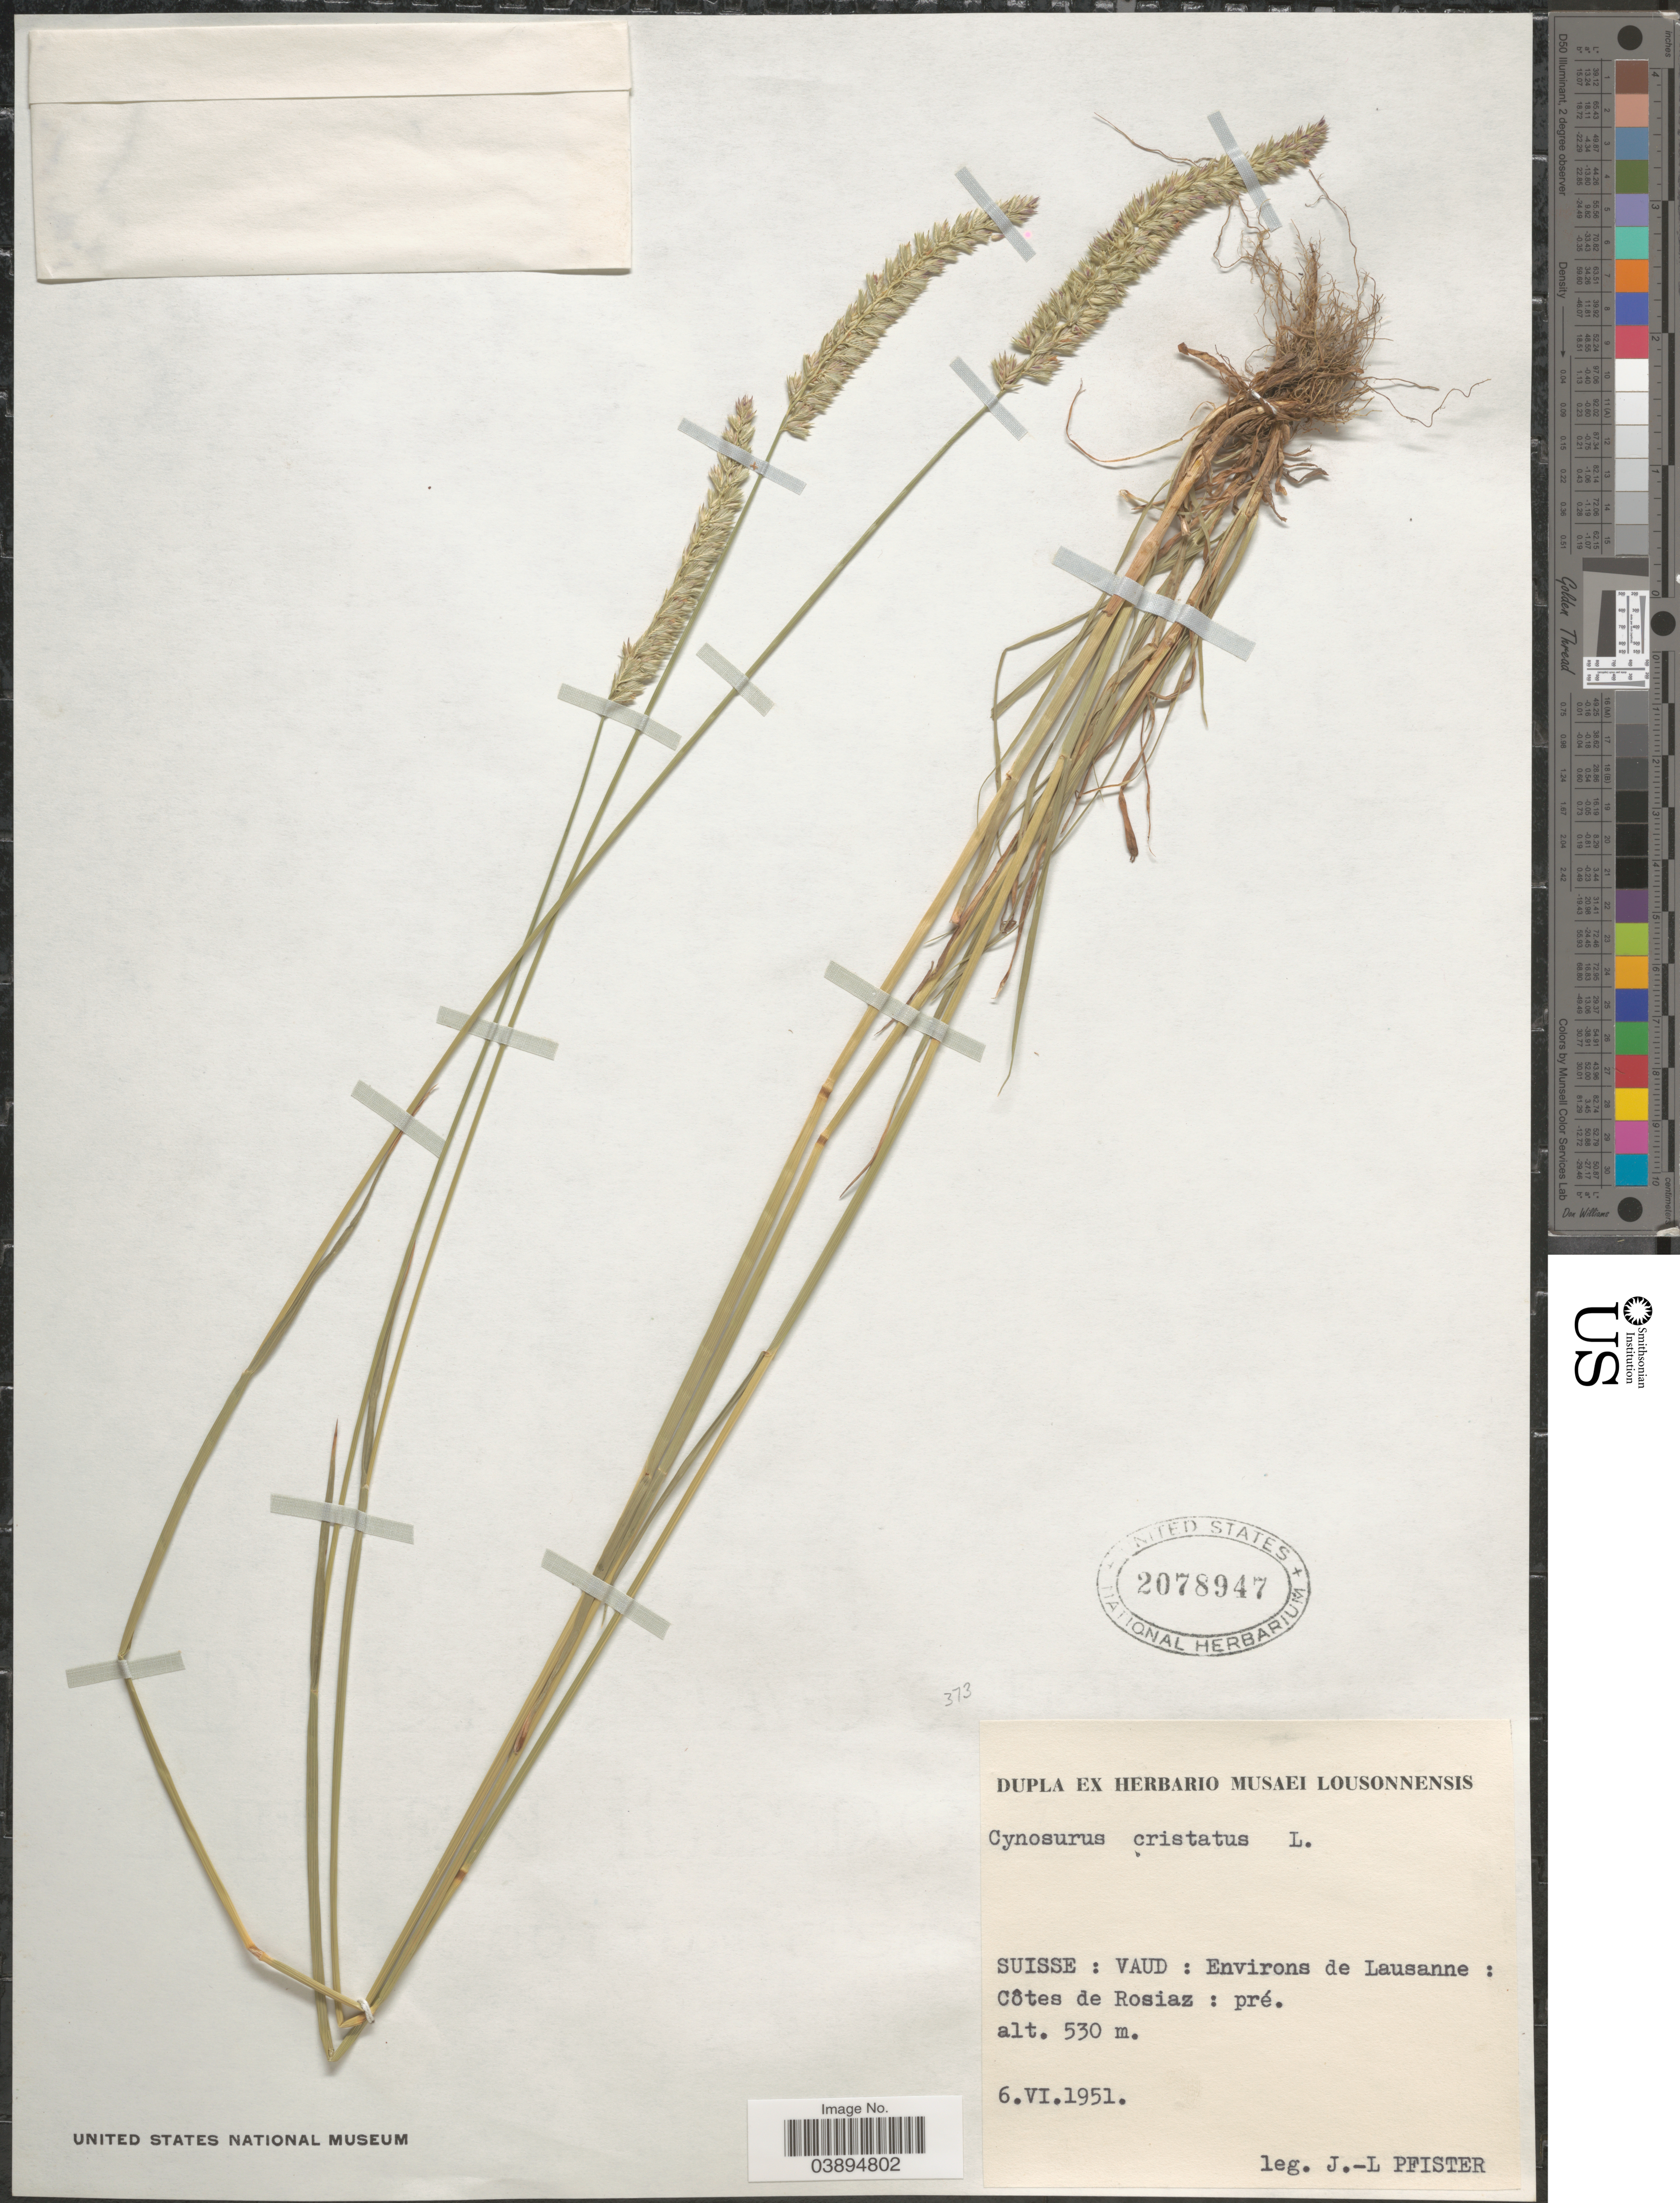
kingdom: Plantae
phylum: Tracheophyta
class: Liliopsida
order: Poales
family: Poaceae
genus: Cynosurus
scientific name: Cynosurus cristatus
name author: L.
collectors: J. Pfister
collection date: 1951-06-06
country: Switzerland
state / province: Vaud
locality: Suisse: Vaud: Environs de Lausanne:Côtes de Rosiaz: pré.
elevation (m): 530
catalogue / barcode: US 2078947